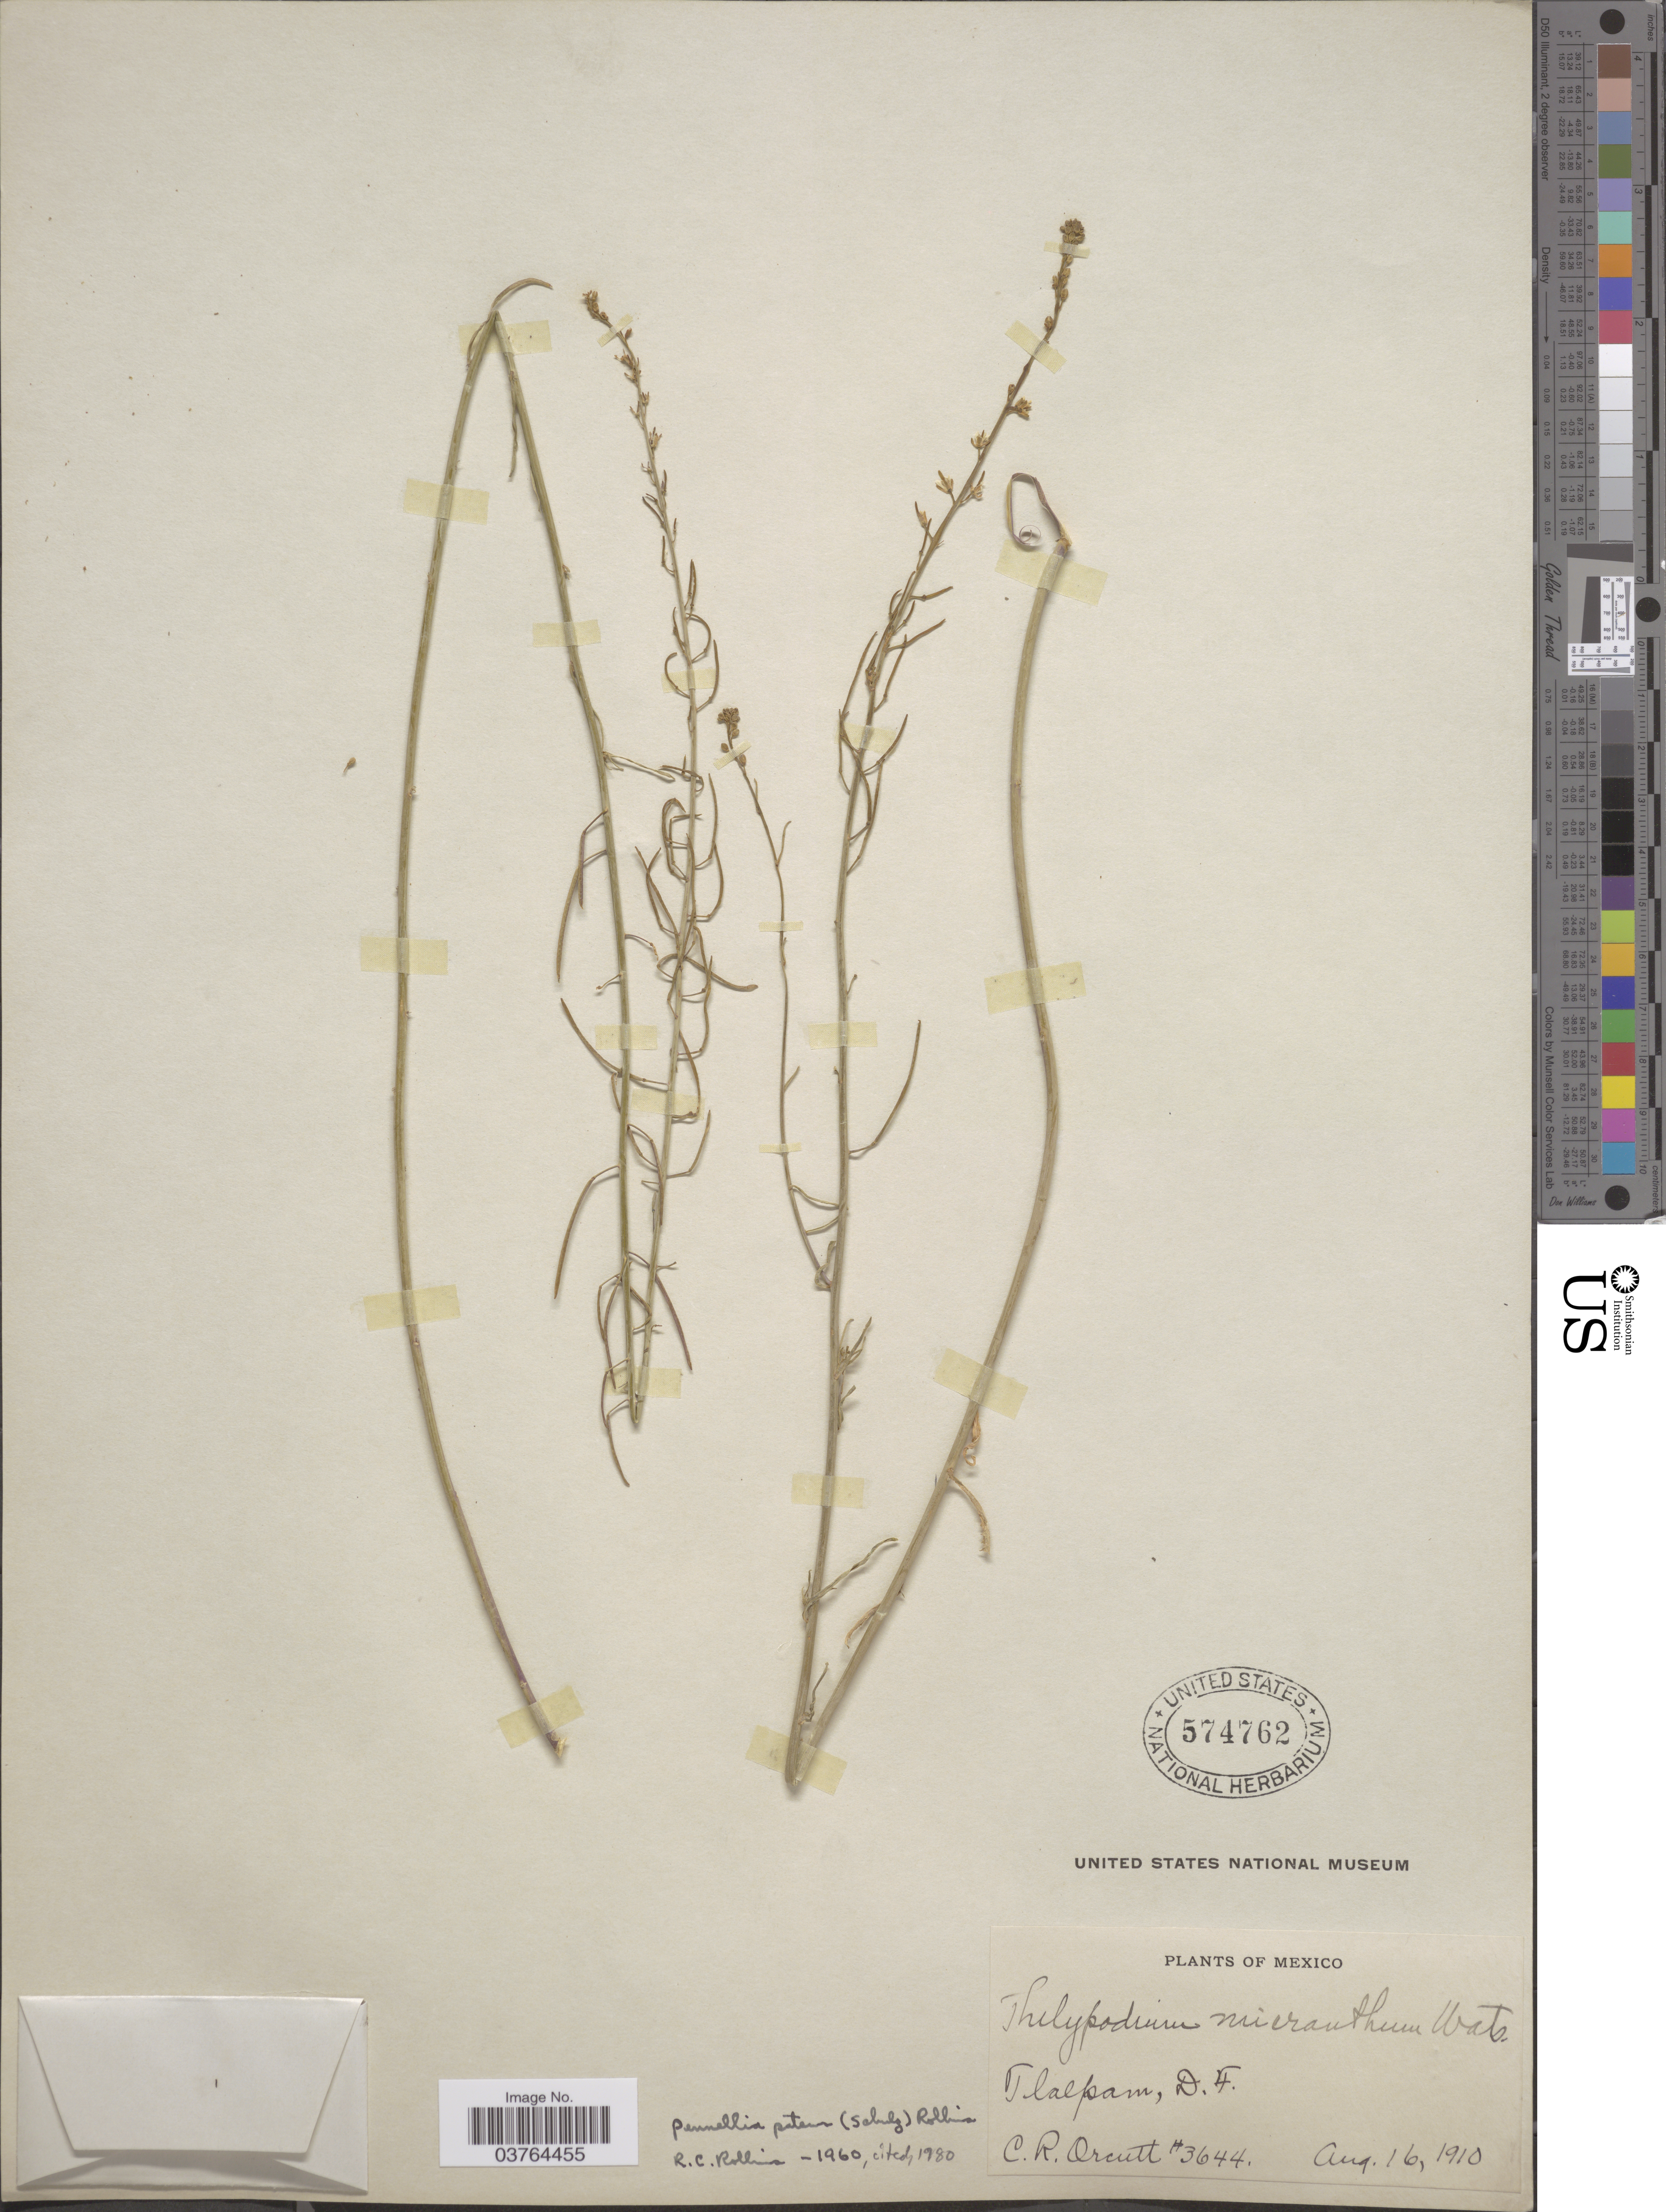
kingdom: Plantae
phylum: Tracheophyta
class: Magnoliopsida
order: Brassicales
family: Brassicaceae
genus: Pennellia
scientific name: Pennellia patens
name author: (O.E. Schulz) Rollins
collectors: C. R. Orcutt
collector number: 3644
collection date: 1910-08-16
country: Mexico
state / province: Distrito Federal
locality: Tlalpam.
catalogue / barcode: US 574762